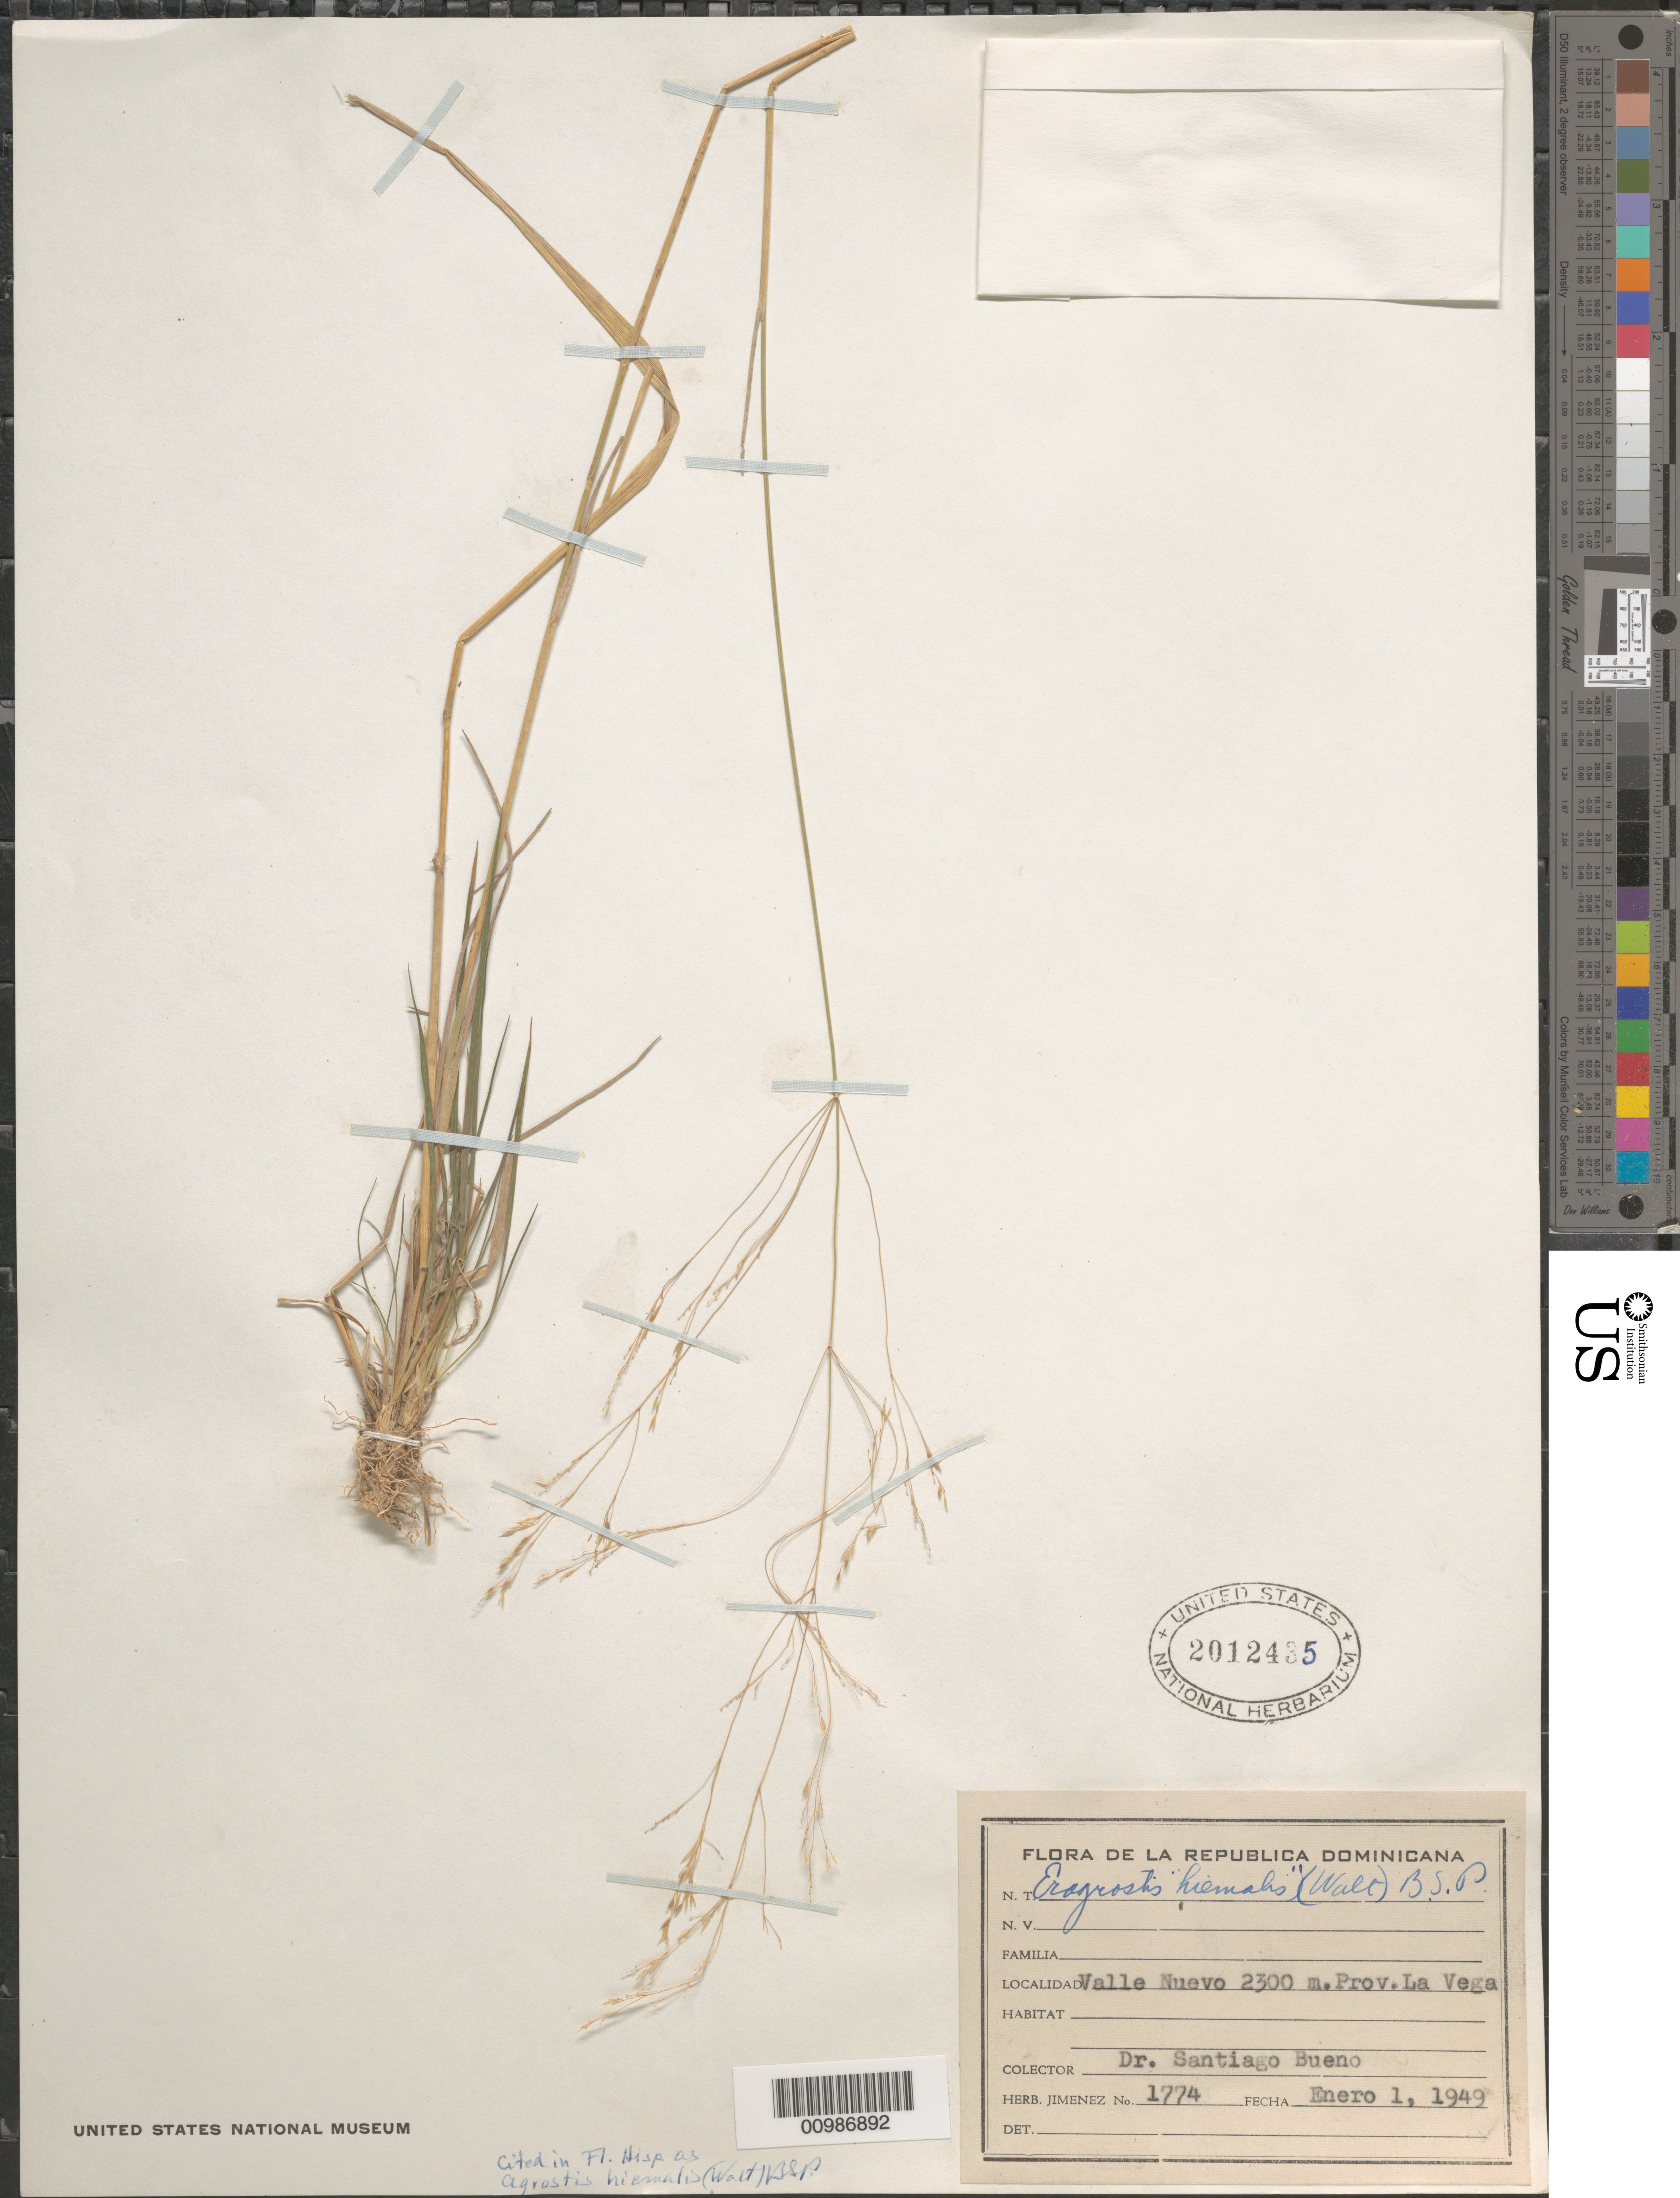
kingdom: Plantae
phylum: Tracheophyta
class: Liliopsida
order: Poales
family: Poaceae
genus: Agrostis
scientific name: Agrostis hyemalis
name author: (Walter) Britton et al.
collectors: S. Bueno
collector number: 1774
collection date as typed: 01 Jan 1949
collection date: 1949-01-01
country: Dominican Republic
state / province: La Vega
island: Hispaniola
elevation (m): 2300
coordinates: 0 N, 0 E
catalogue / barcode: US 2012435